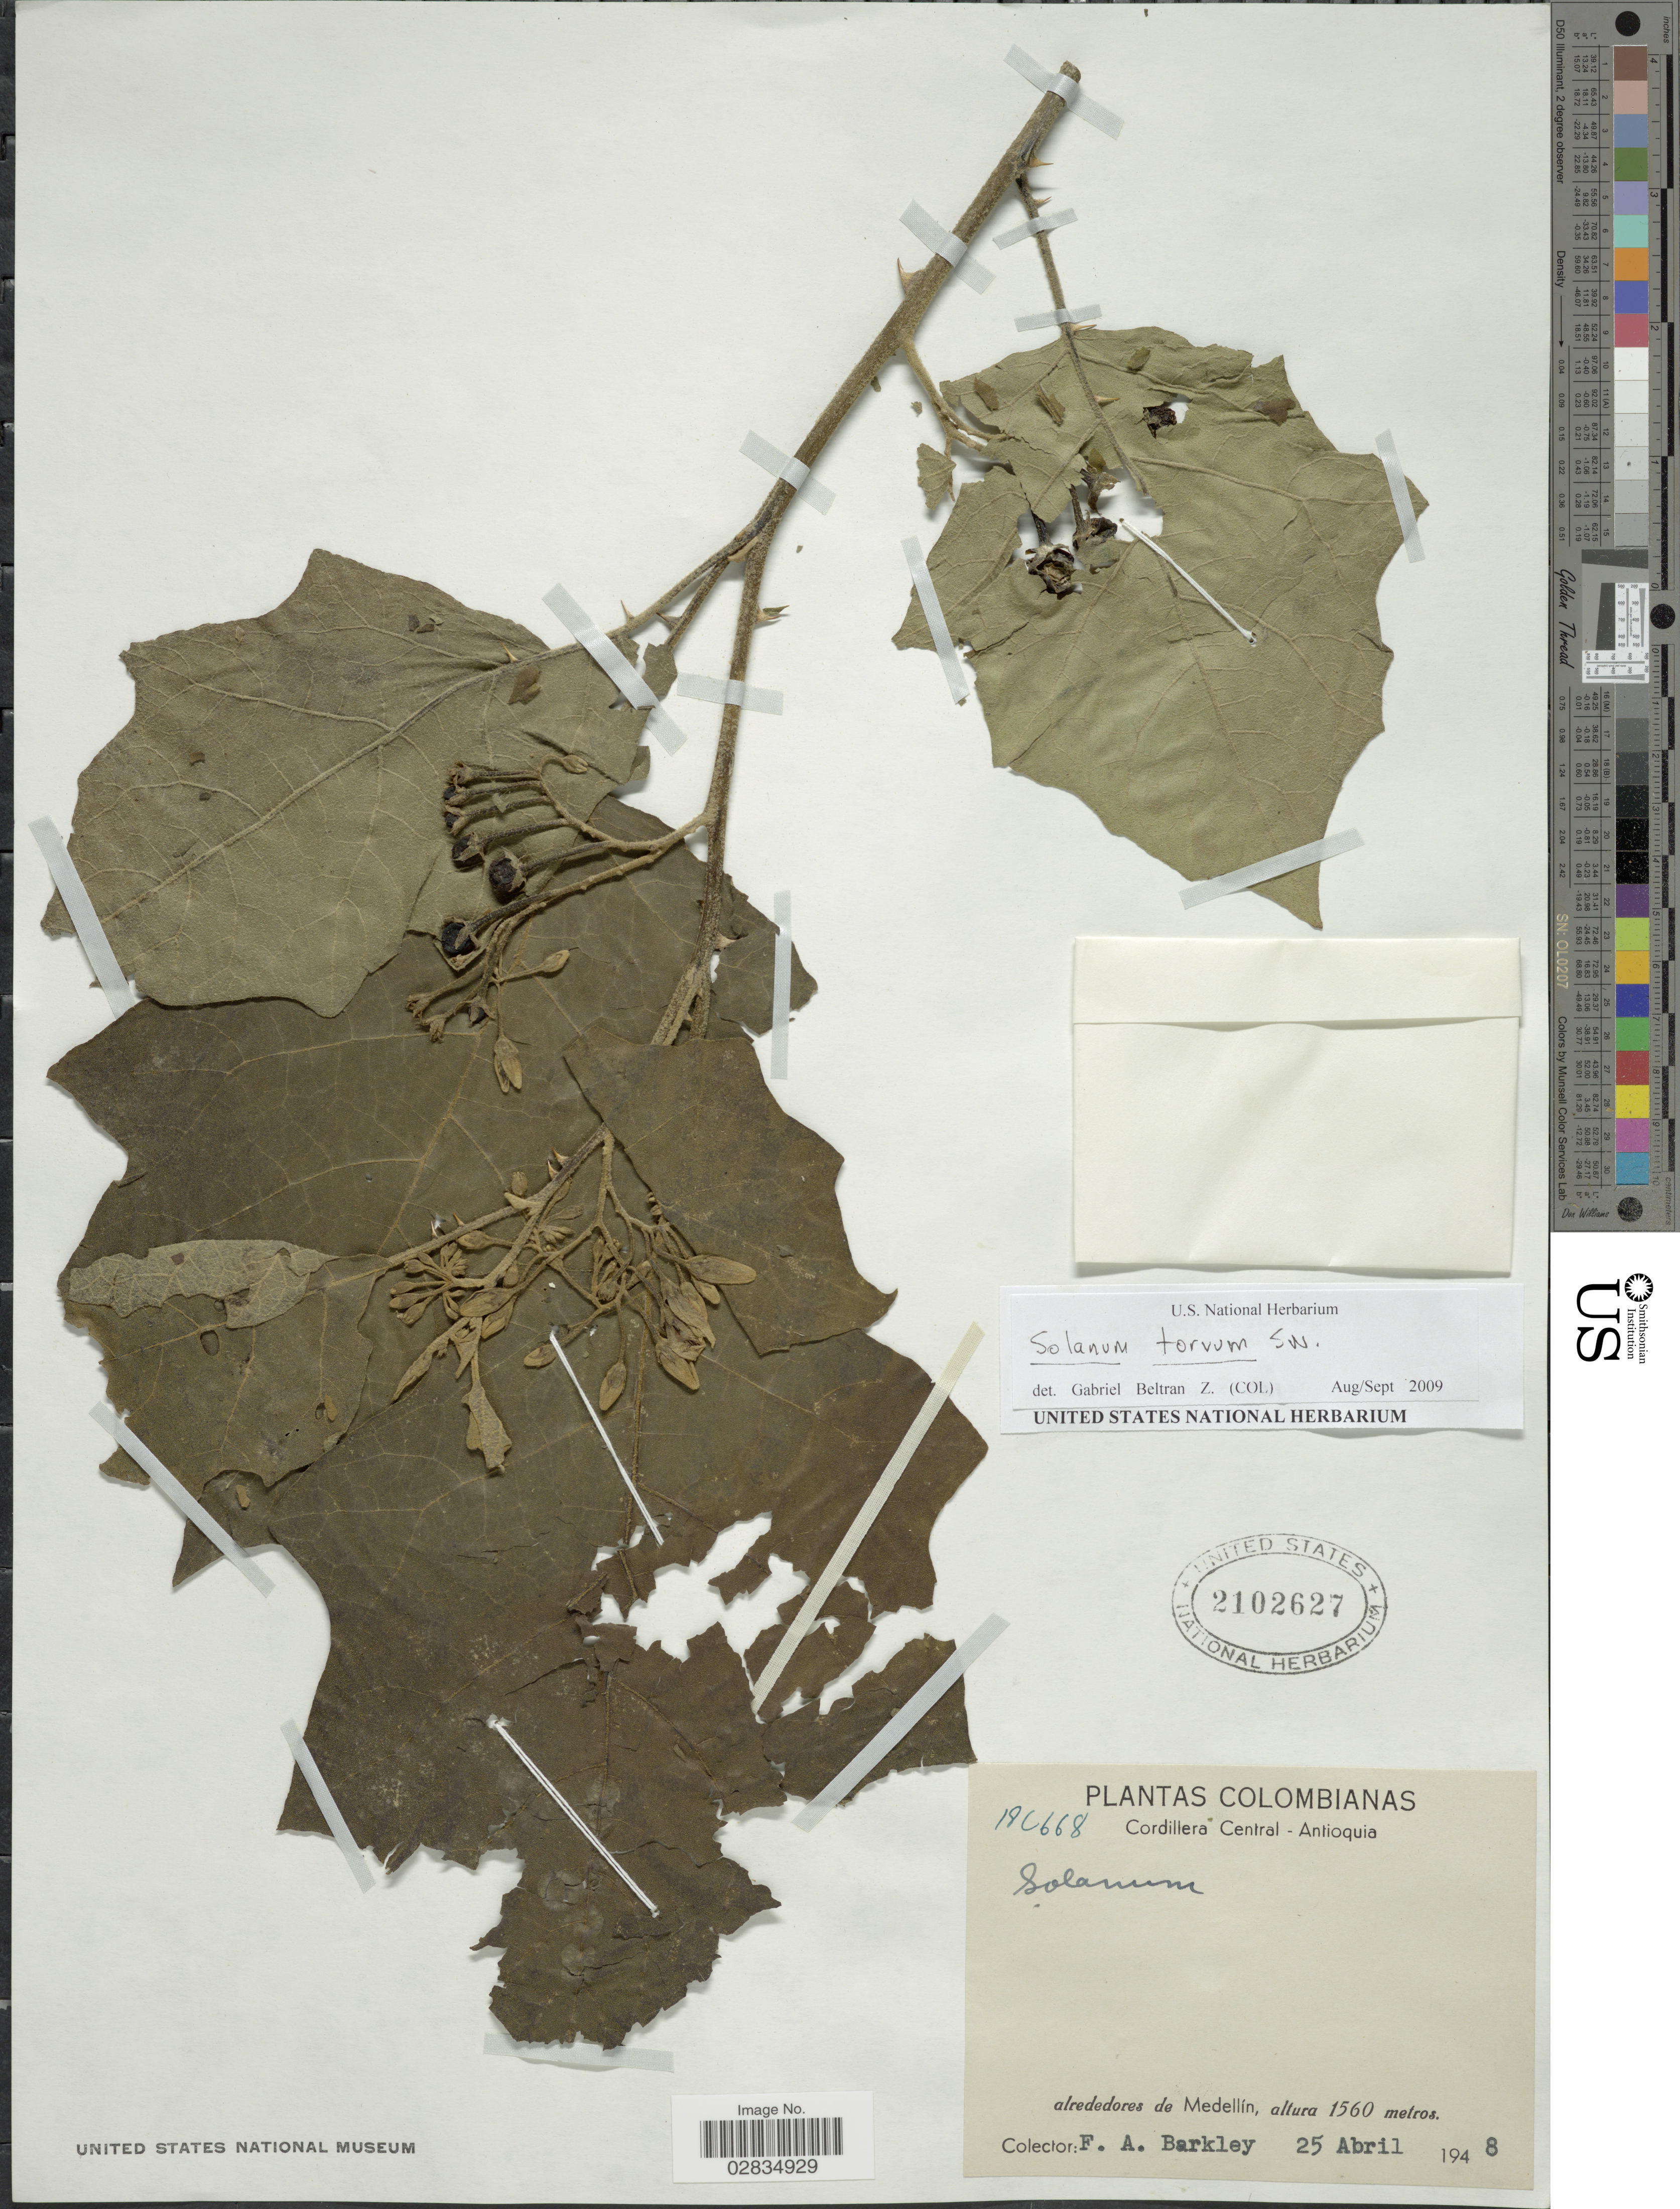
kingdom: Plantae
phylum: Tracheophyta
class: Magnoliopsida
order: Solanales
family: Solanaceae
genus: Solanum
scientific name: Solanum torvum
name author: Sw.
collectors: F. A. Barkley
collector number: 18C668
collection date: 1948-04-25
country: Colombia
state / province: Antioquia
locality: Cordillera Central, alrededores de Medellín.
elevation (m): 1560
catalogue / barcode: US 2102627